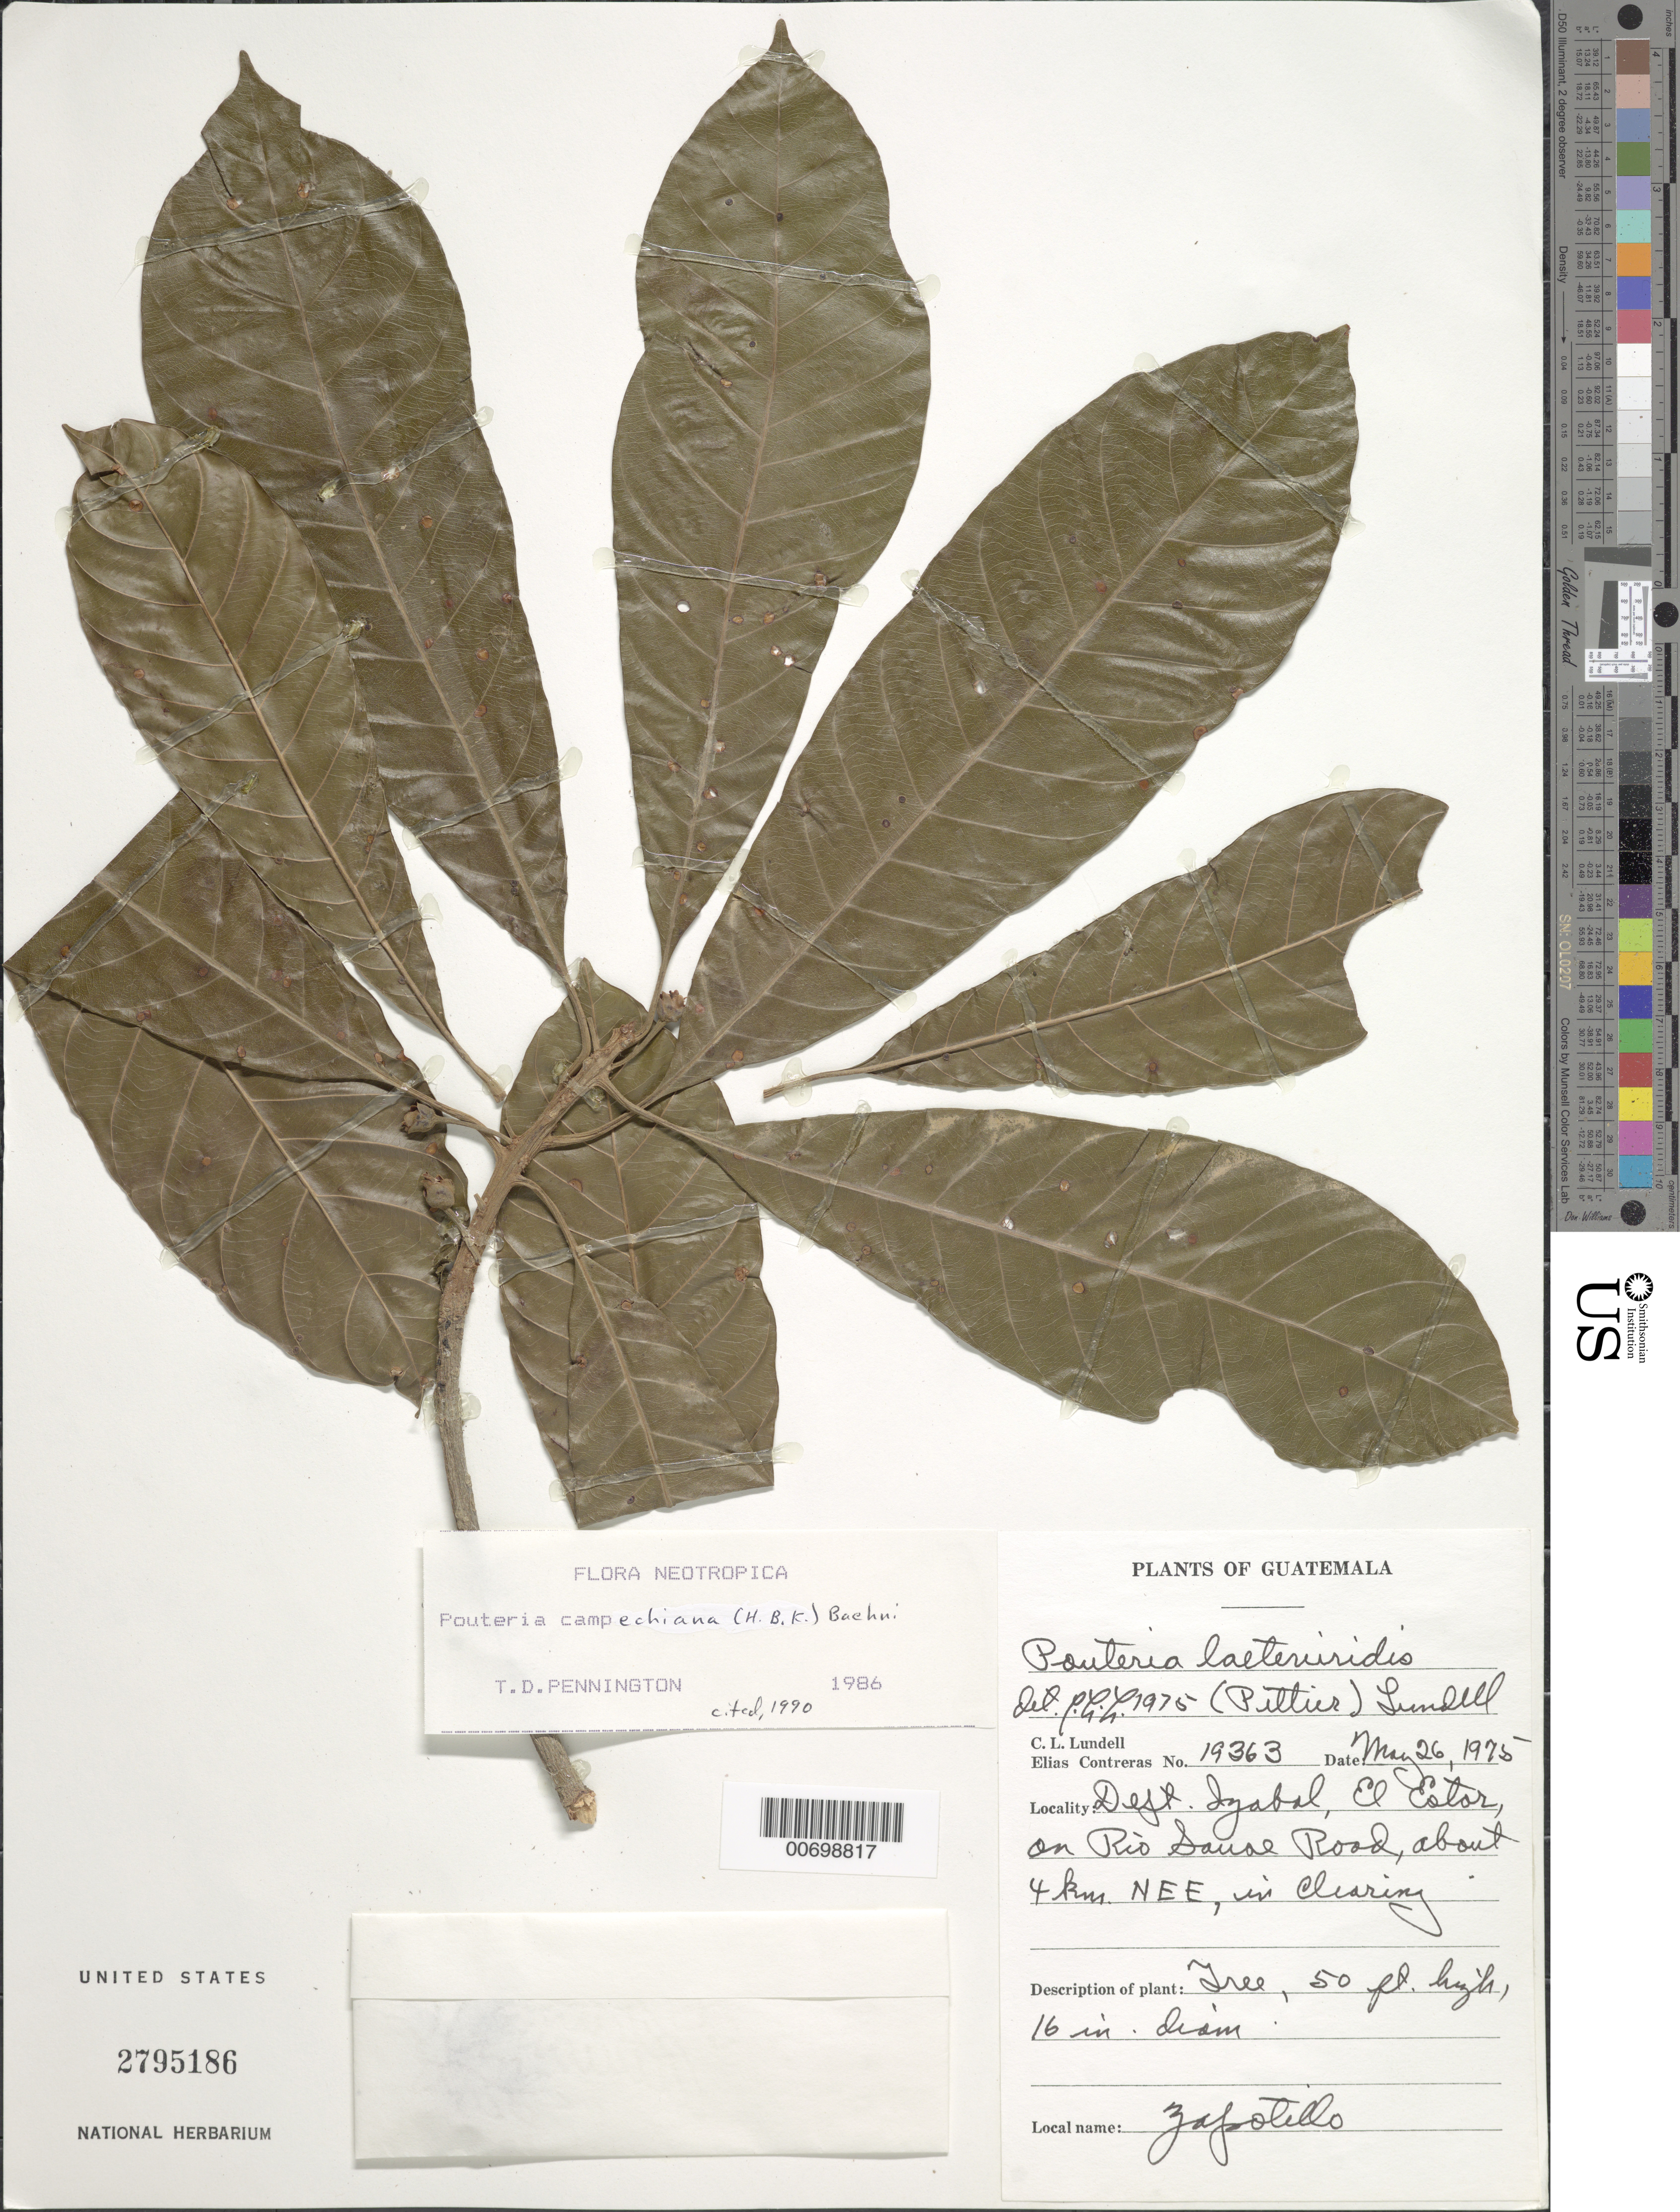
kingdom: Plantae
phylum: Tracheophyta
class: Magnoliopsida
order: Ericales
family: Sapotaceae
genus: Pouteria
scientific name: Pouteria campechiana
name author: (Kunth) Baehni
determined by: Pennington, T. D., (K)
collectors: C. L. Lundell & E. Contreras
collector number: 19363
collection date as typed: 26 Mar 1975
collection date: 1975-03-26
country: Guatemala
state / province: Izabal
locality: El Estor, en Rio Samal Road, about 4 km ENE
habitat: In clearing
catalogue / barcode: US 2795186